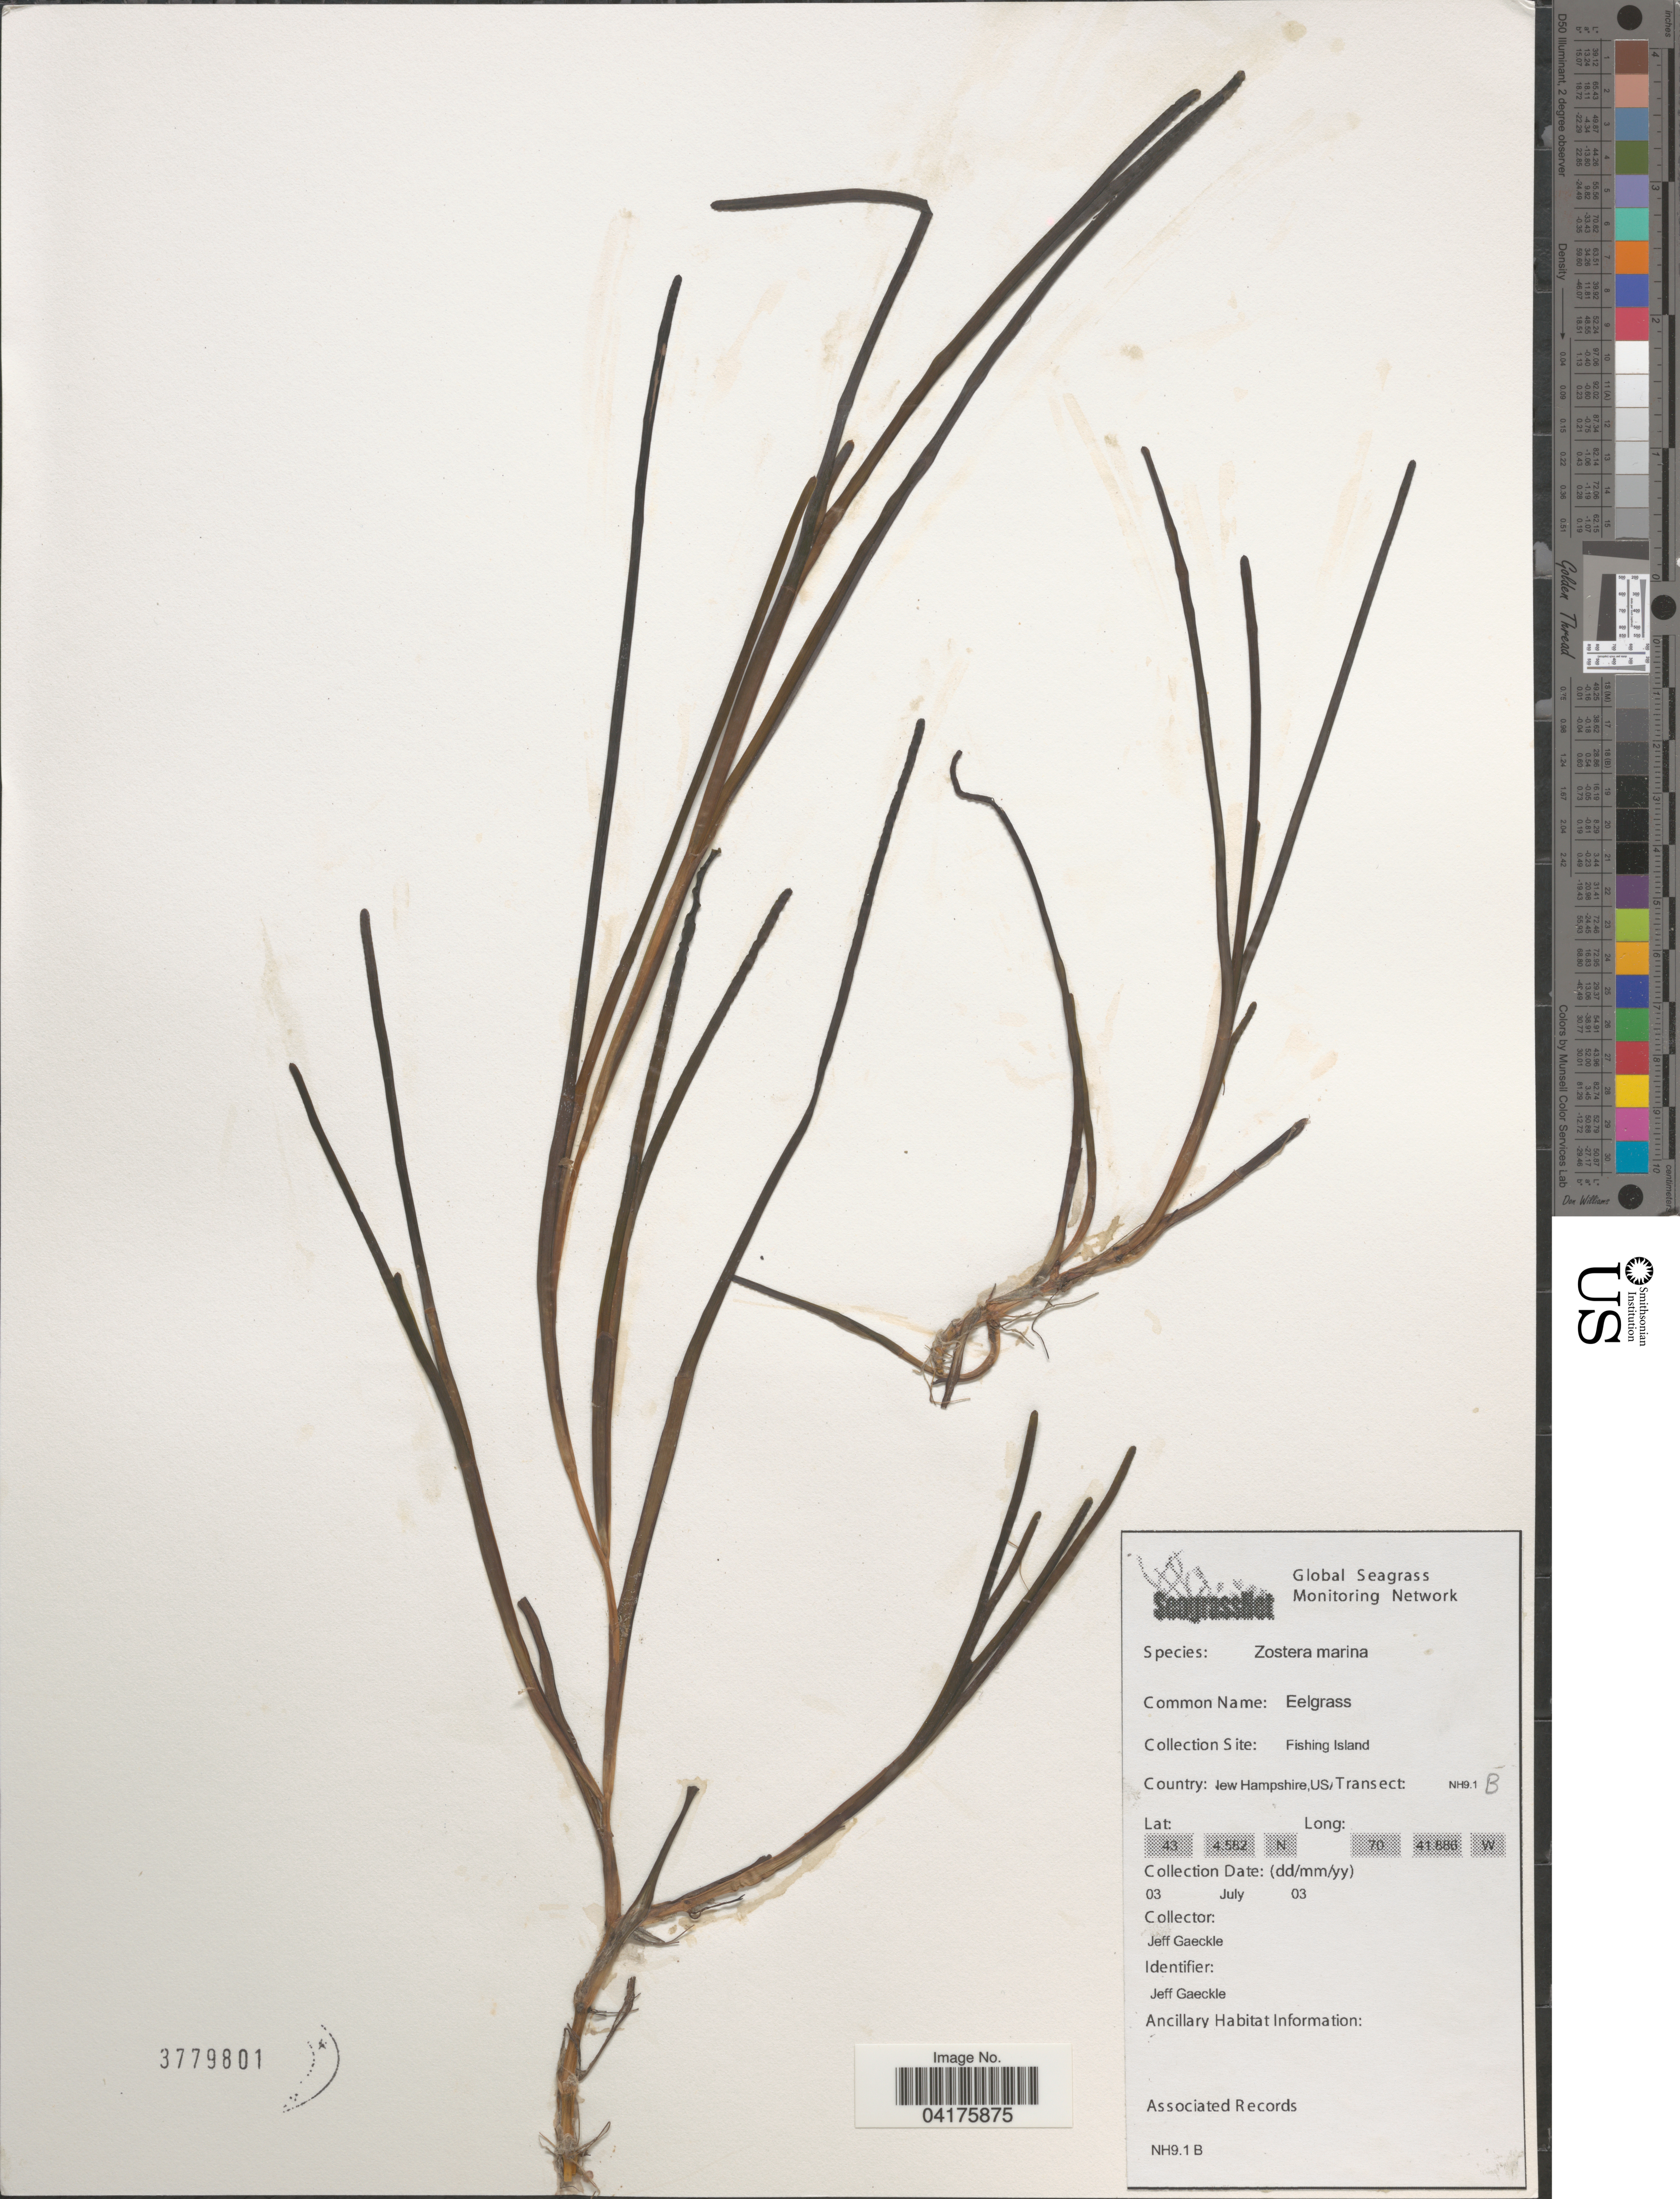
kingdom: Plantae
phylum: Tracheophyta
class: Liliopsida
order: Alismatales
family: Zosteraceae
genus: Zostera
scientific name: Zostera marina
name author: L.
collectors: J. Gaeckle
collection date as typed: Transcribed d/m/y: 3/7/3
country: United States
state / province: New Hampshire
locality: Fishing Island.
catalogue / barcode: US 3779801